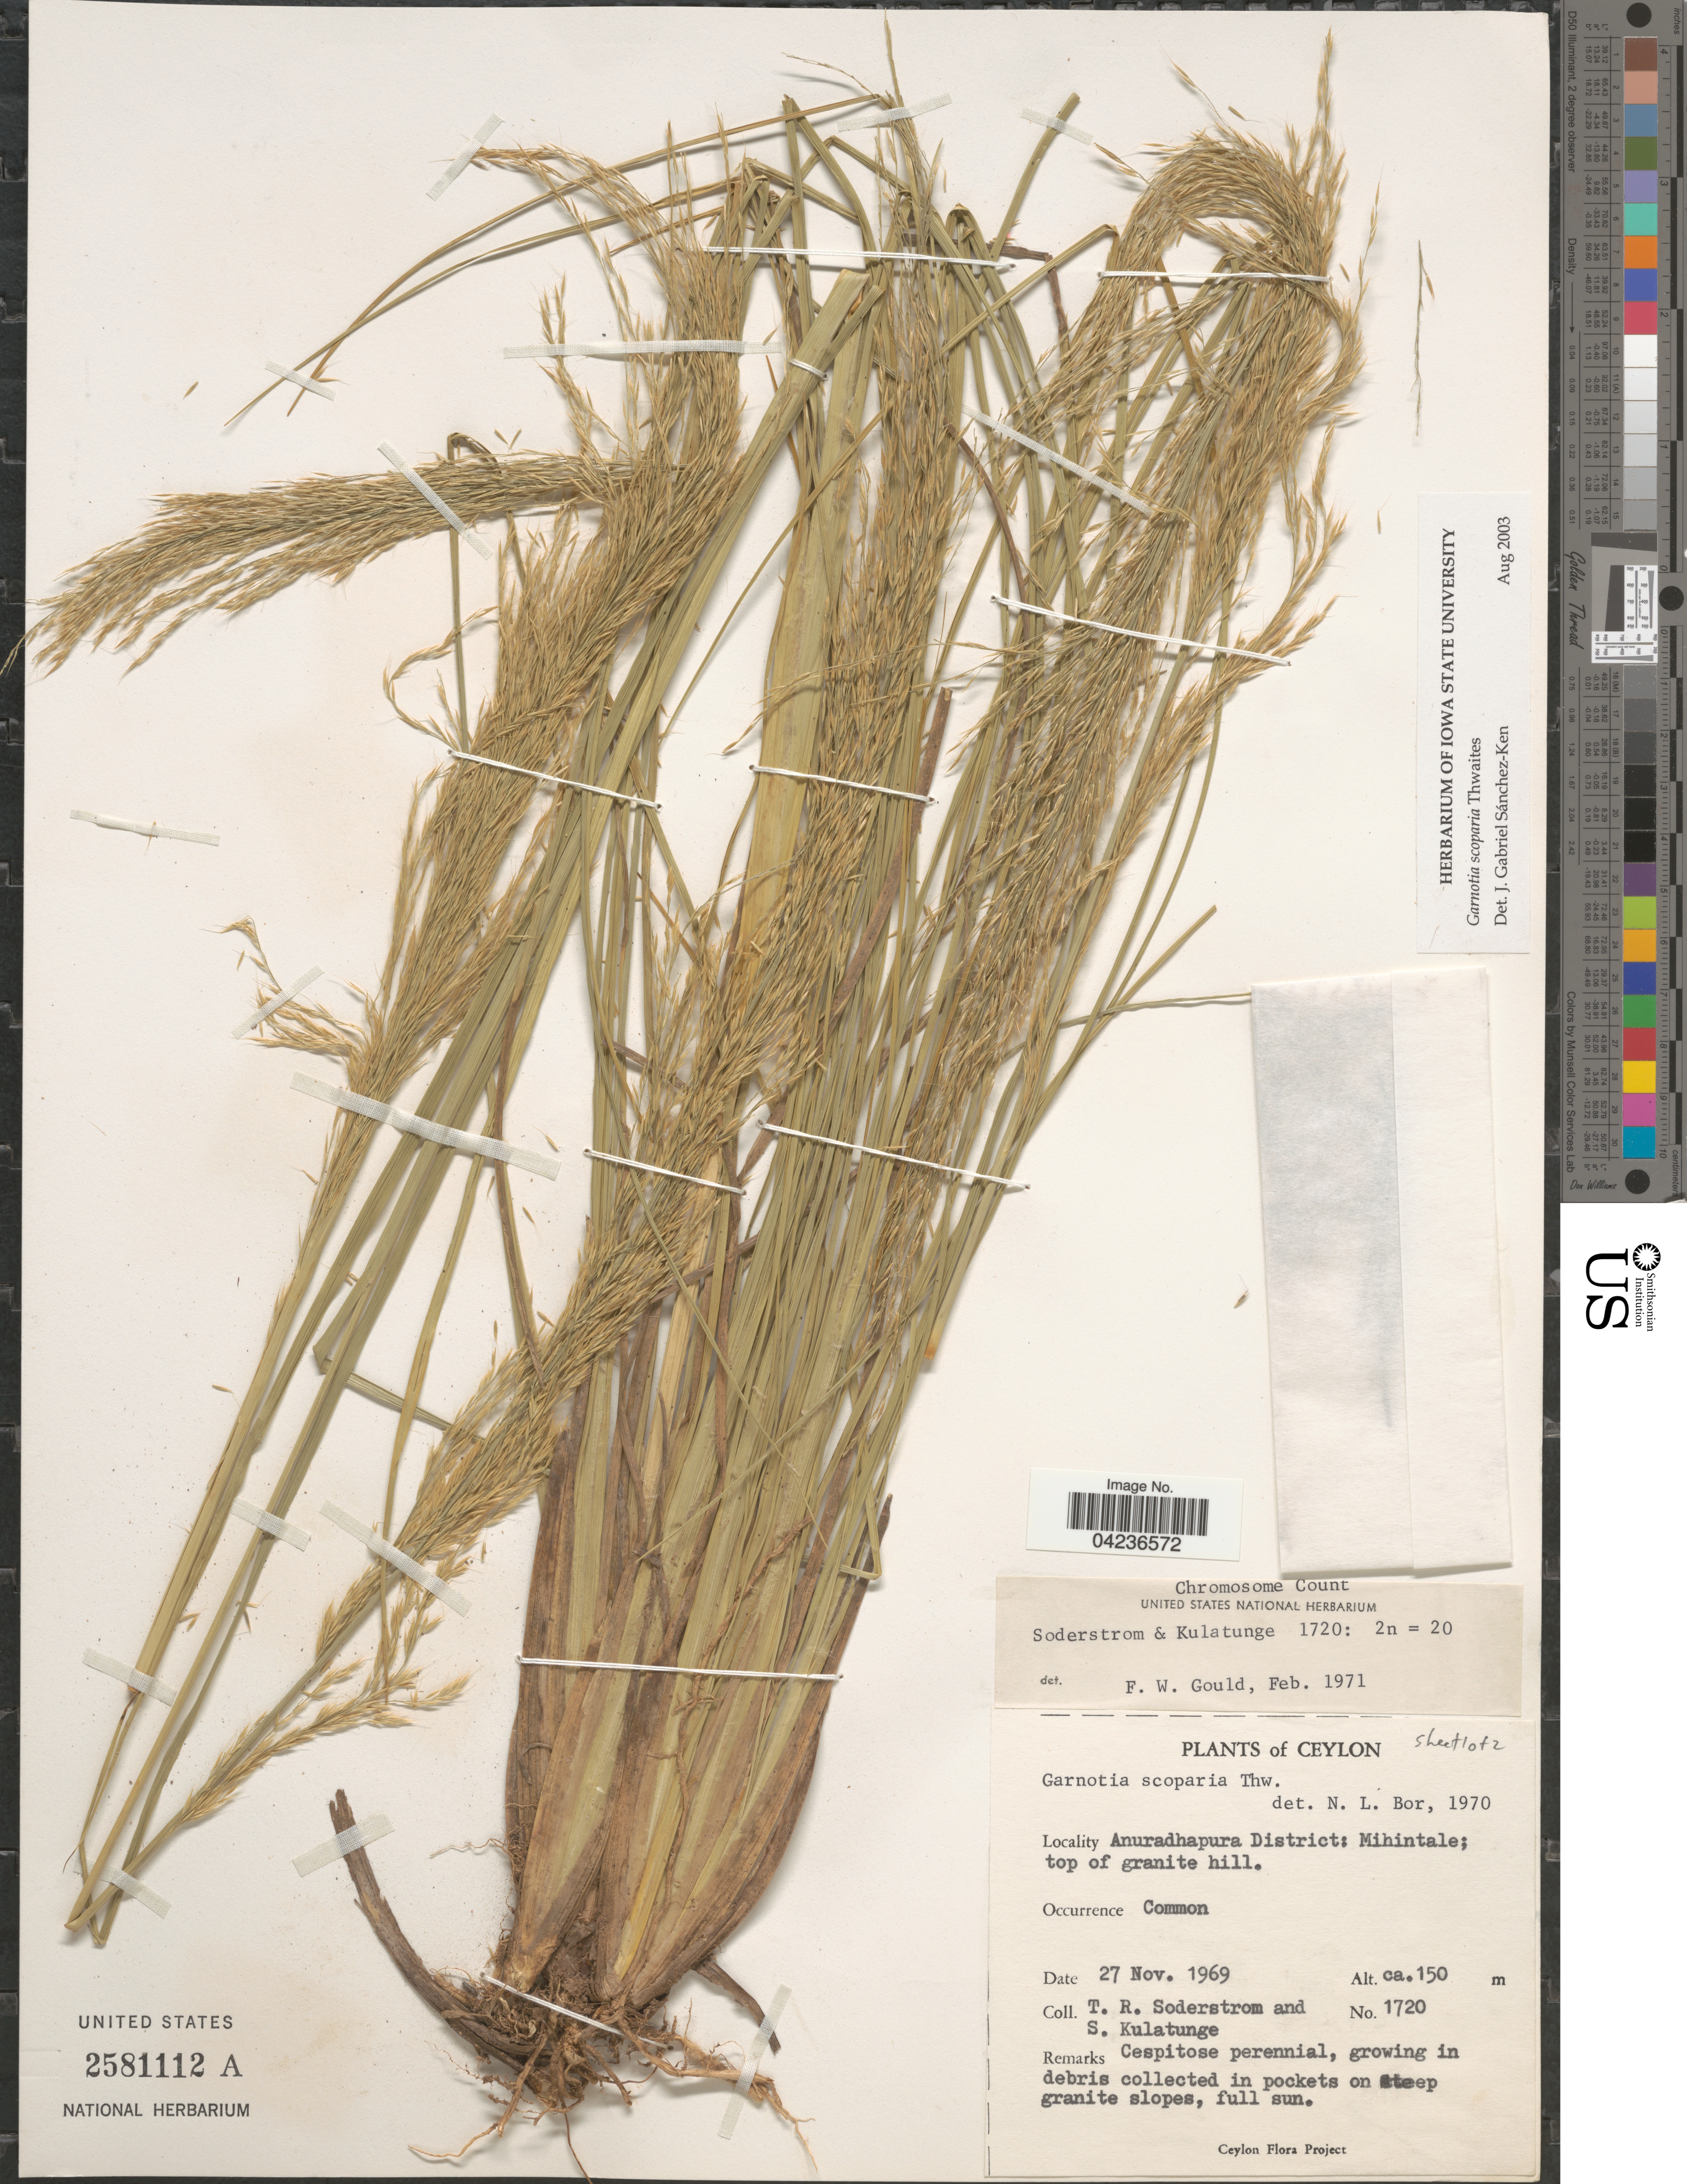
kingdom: Plantae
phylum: Tracheophyta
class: Liliopsida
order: Poales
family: Poaceae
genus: Garnotia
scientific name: Garnotia scoparia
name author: Thwaites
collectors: T. R. Soderstrom & S. Kulatunge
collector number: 1720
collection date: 1969-11-27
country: Sri Lanka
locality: Ceylon. Anuradhapura District: Mihintale; top of granite hill.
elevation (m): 150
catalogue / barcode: US 2581112A